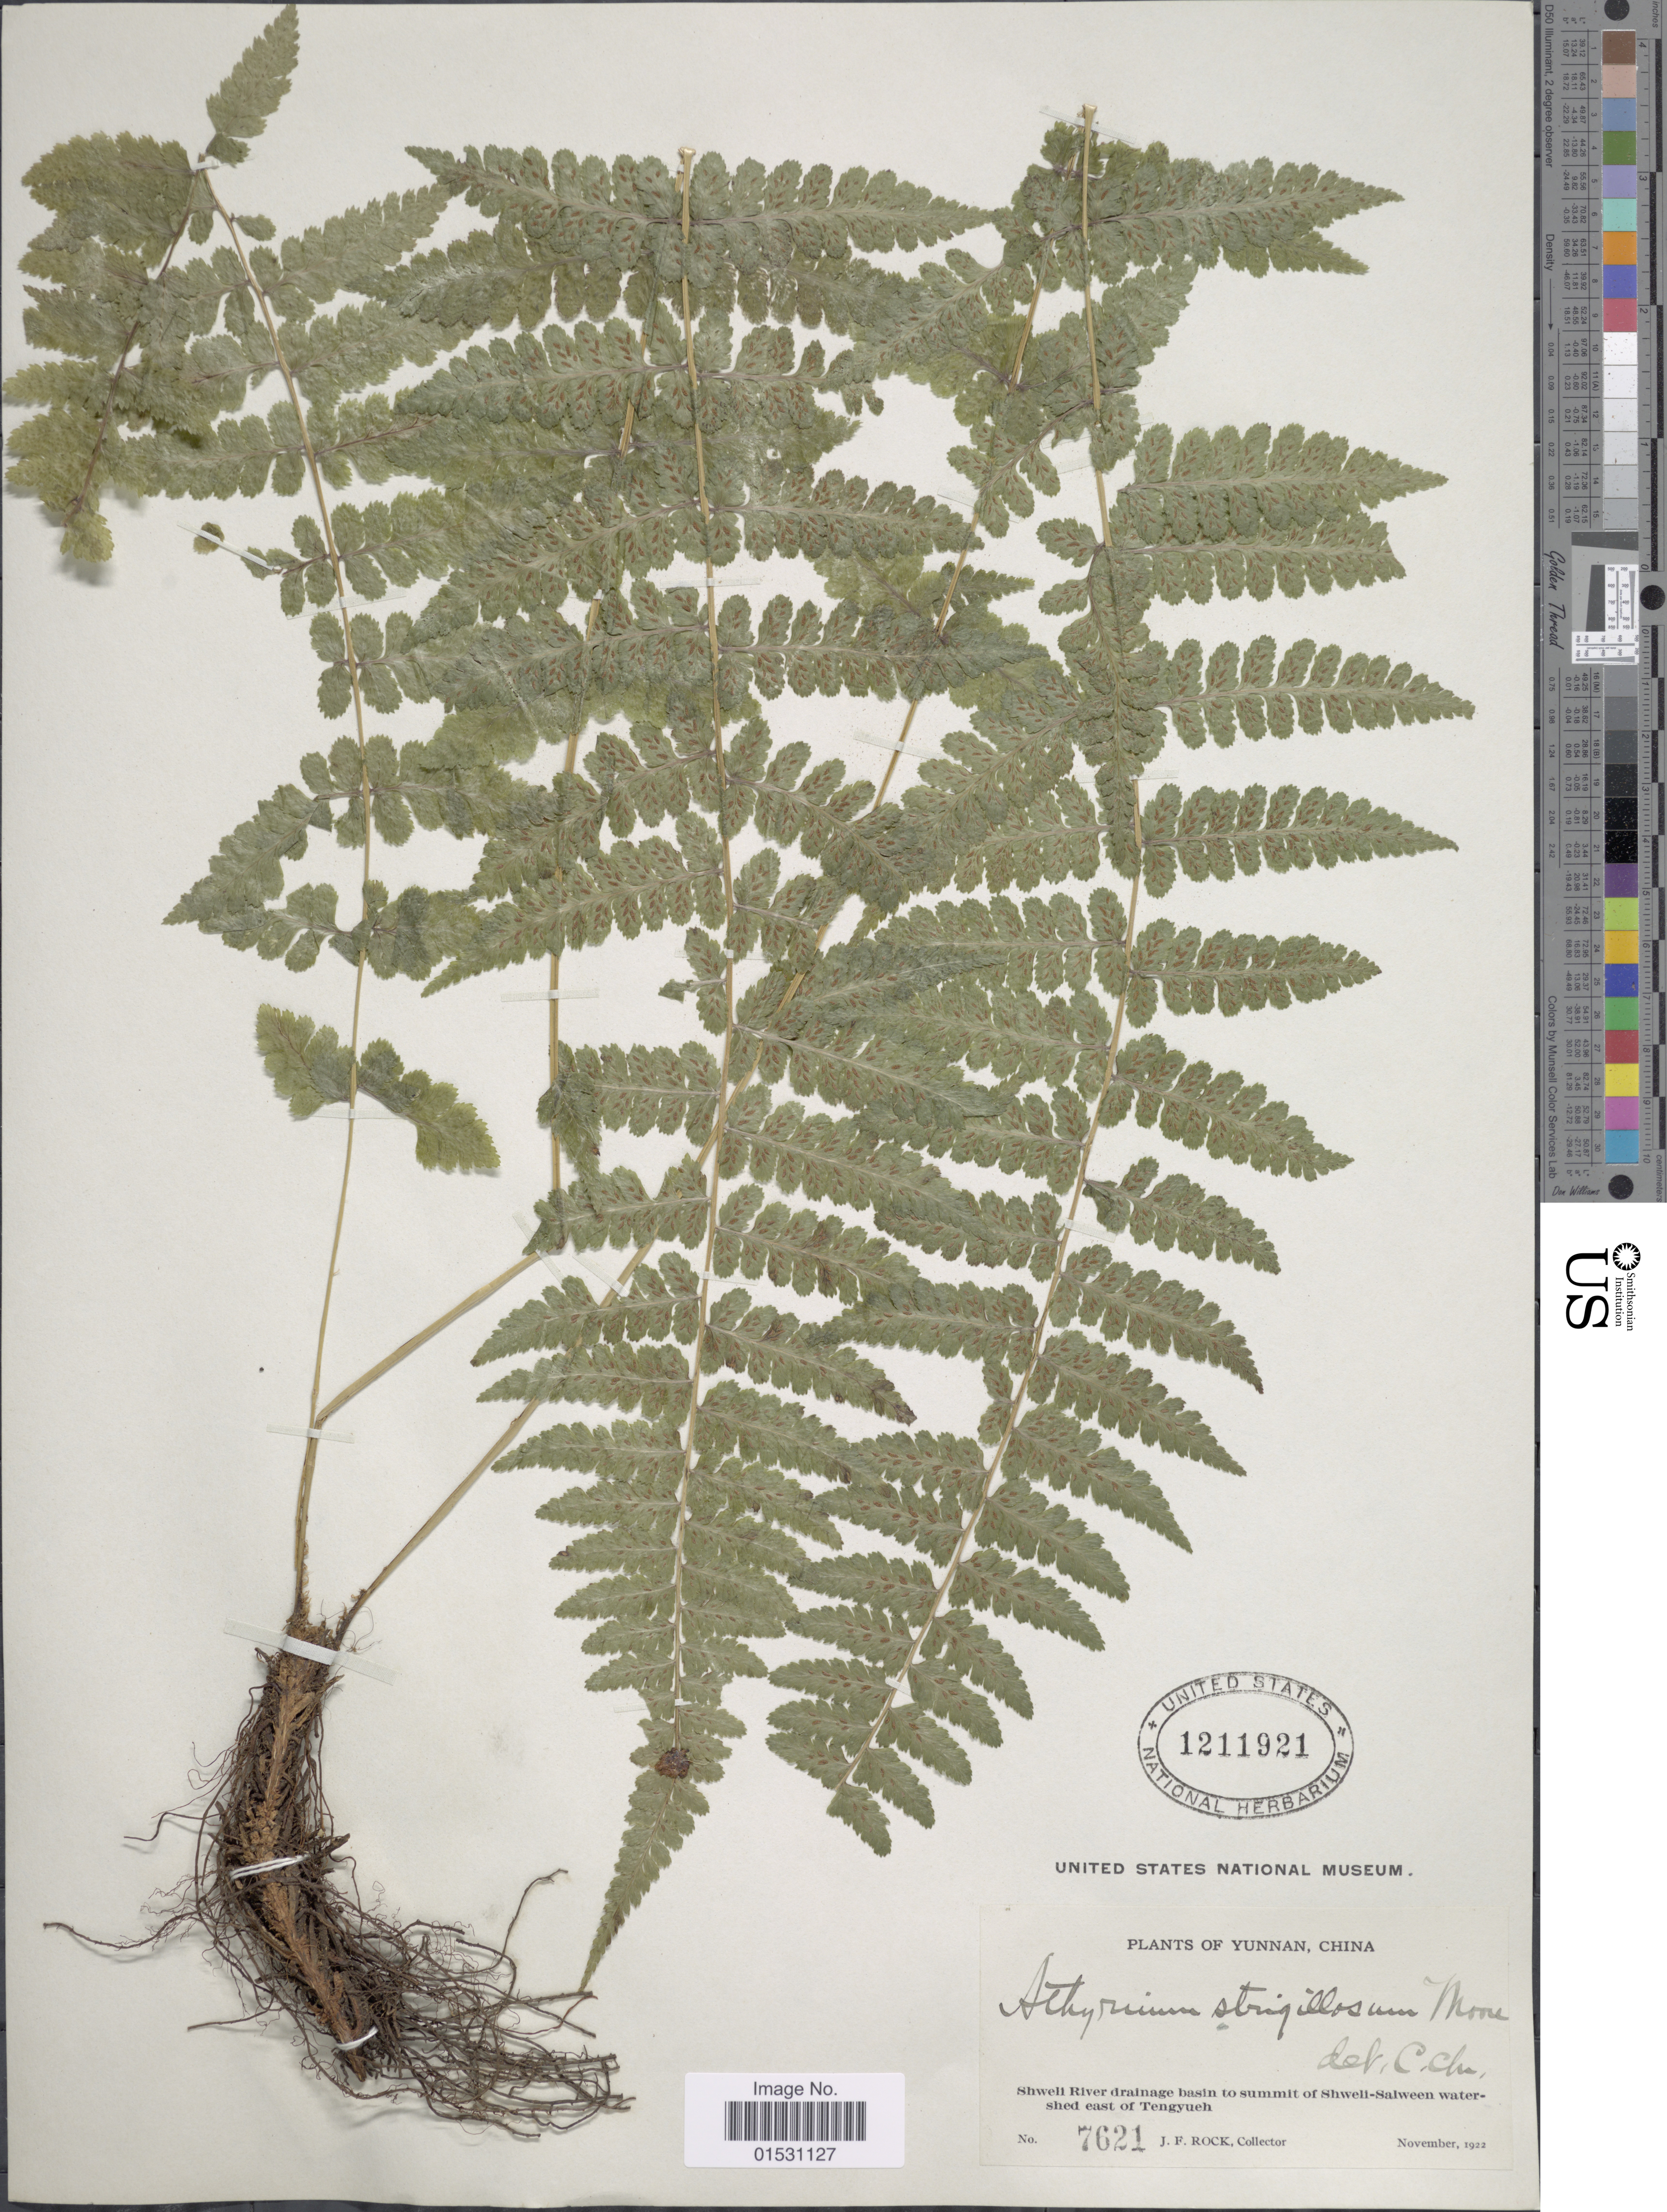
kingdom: Plantae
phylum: Tracheophyta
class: Polypodiopsida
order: Polypodiales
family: Athyriaceae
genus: Athyrium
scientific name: Athyrium strigillosum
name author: (T. Moore ex E.J. Lowe) Salomon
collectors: J. Rock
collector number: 7621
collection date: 1922-11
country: China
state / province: Yunnan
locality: Shweli River drainage basin to summit of Shweli-Salween watershed east of Tengyueh.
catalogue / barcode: US 1211921